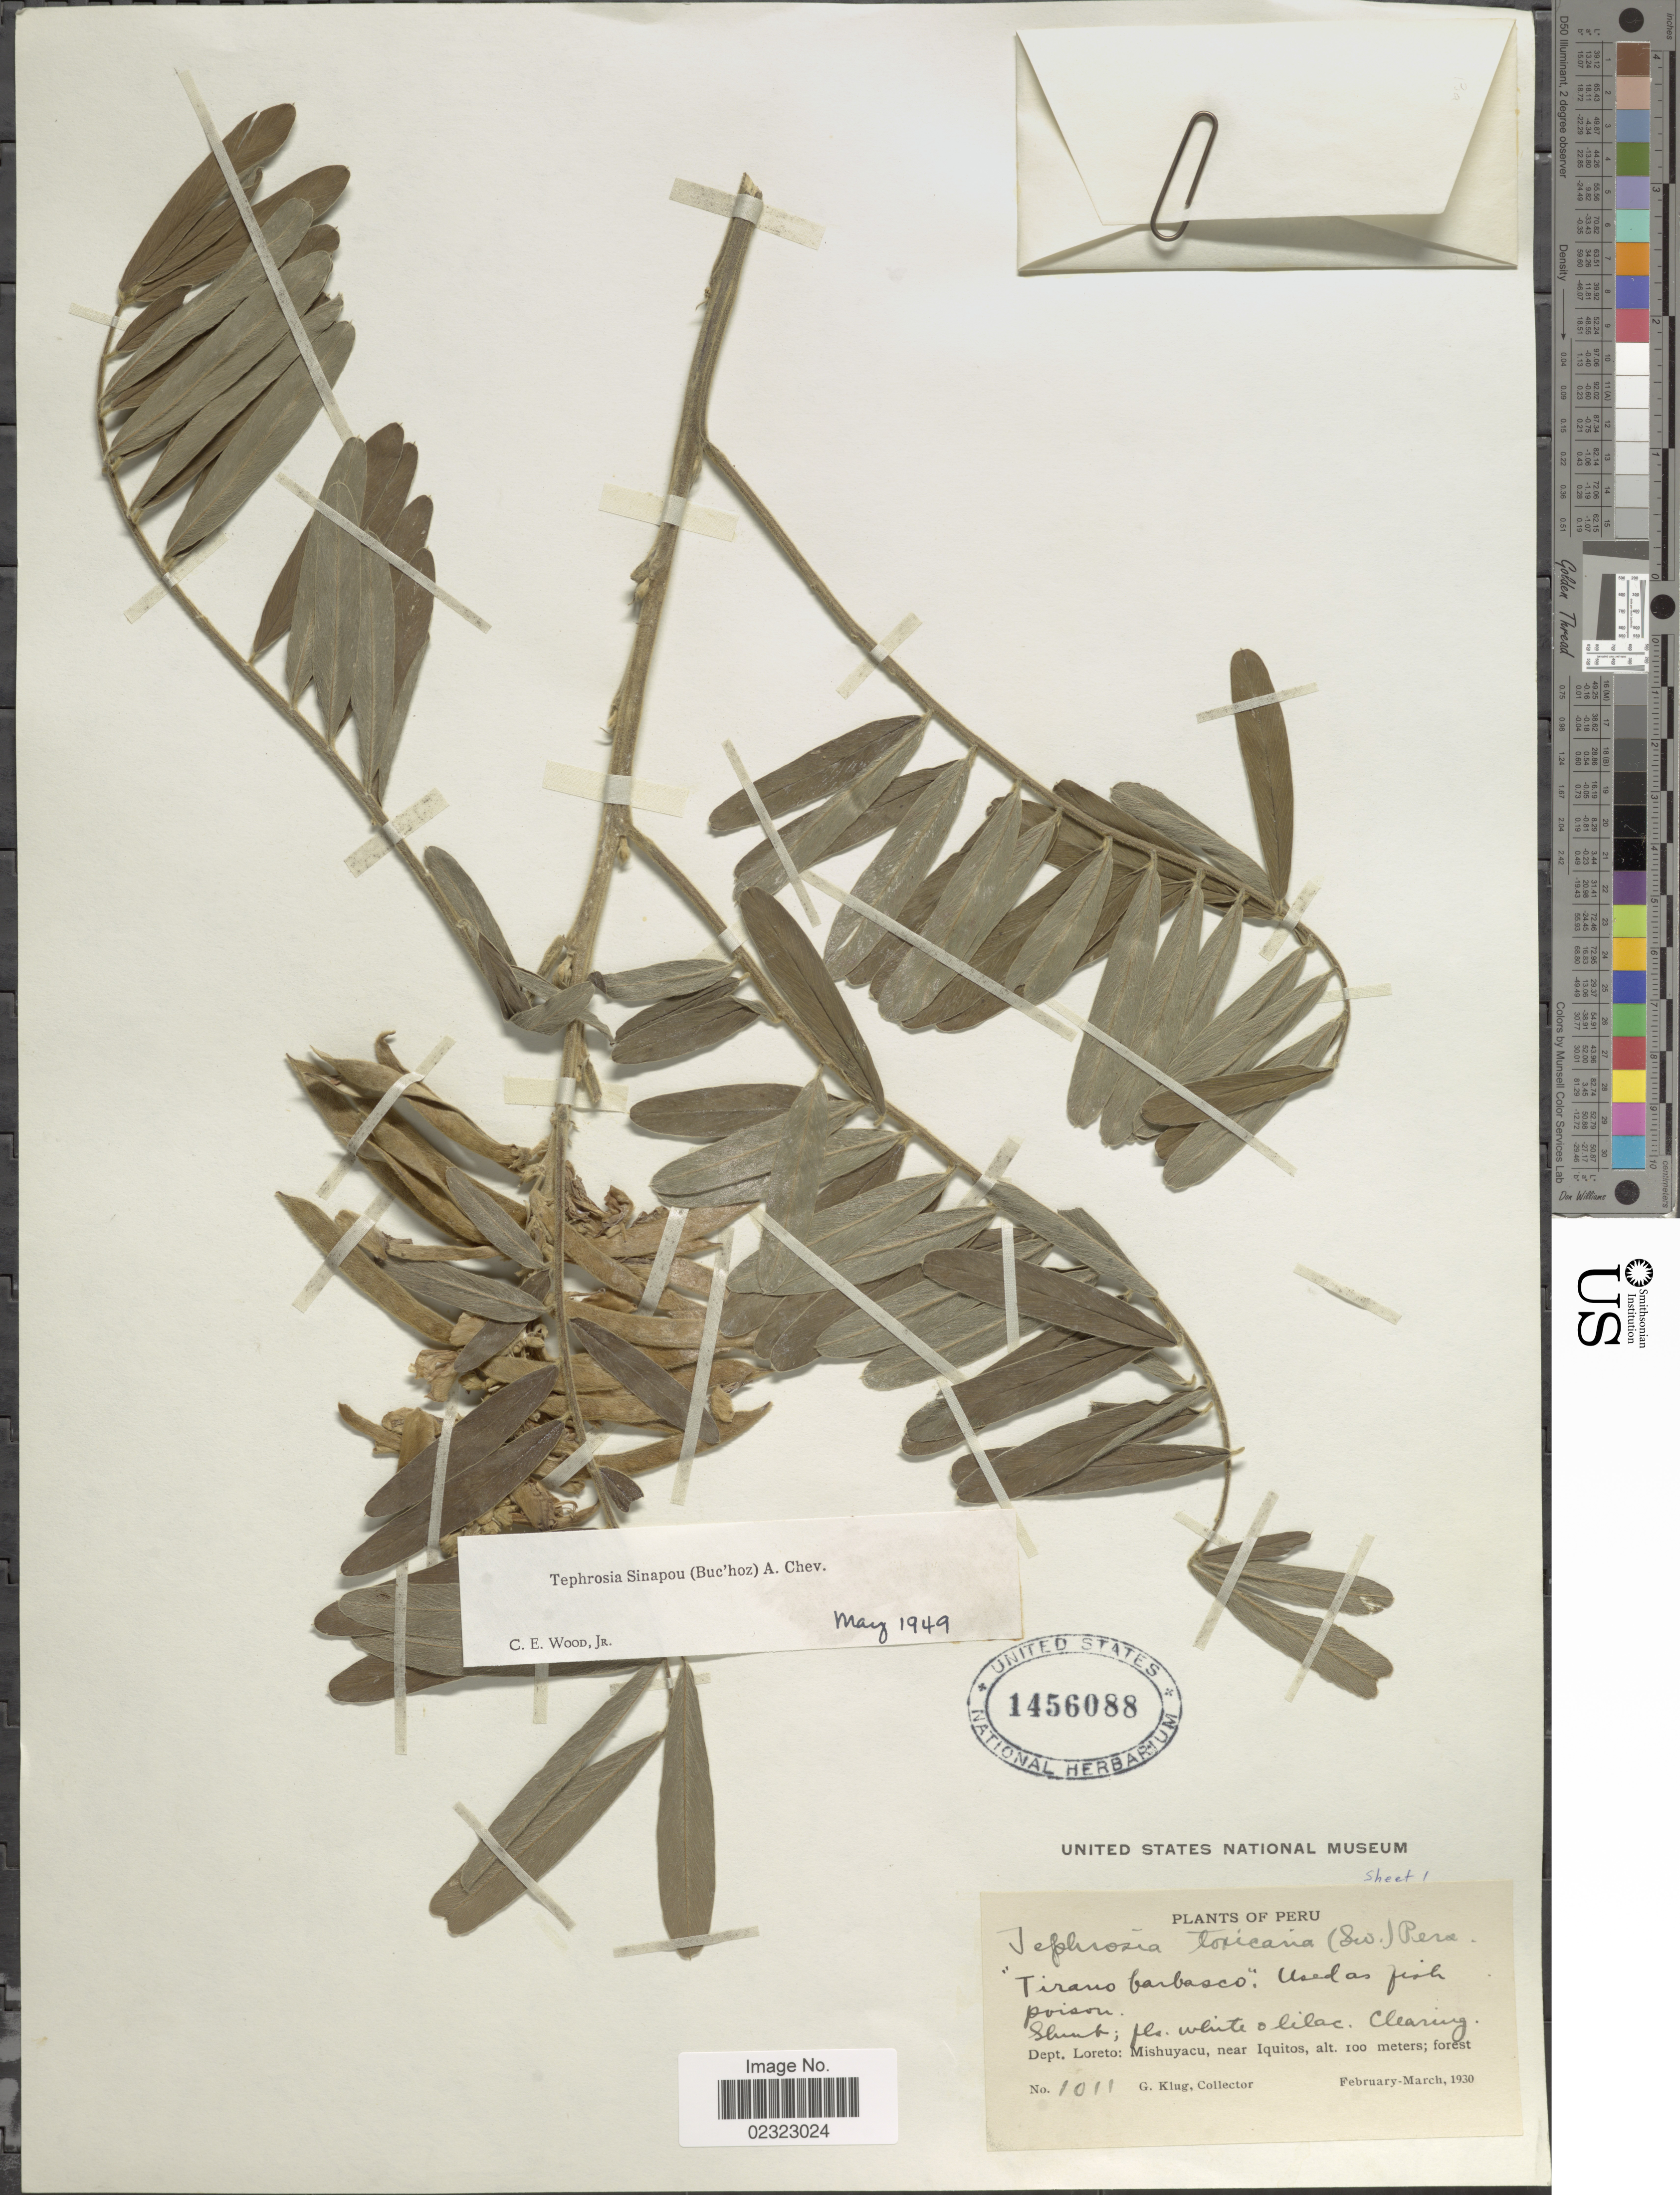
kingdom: Plantae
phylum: Tracheophyta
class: Magnoliopsida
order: Fabales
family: Fabaceae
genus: Tephrosia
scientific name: Tephrosia sinapou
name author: (Buc'hoz) A. Chev.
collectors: G. Klug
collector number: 1011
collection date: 1930-02/1930-03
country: Peru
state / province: Loreto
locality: Mishuyacu, near Iquitos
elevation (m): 100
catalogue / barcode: US 1456088